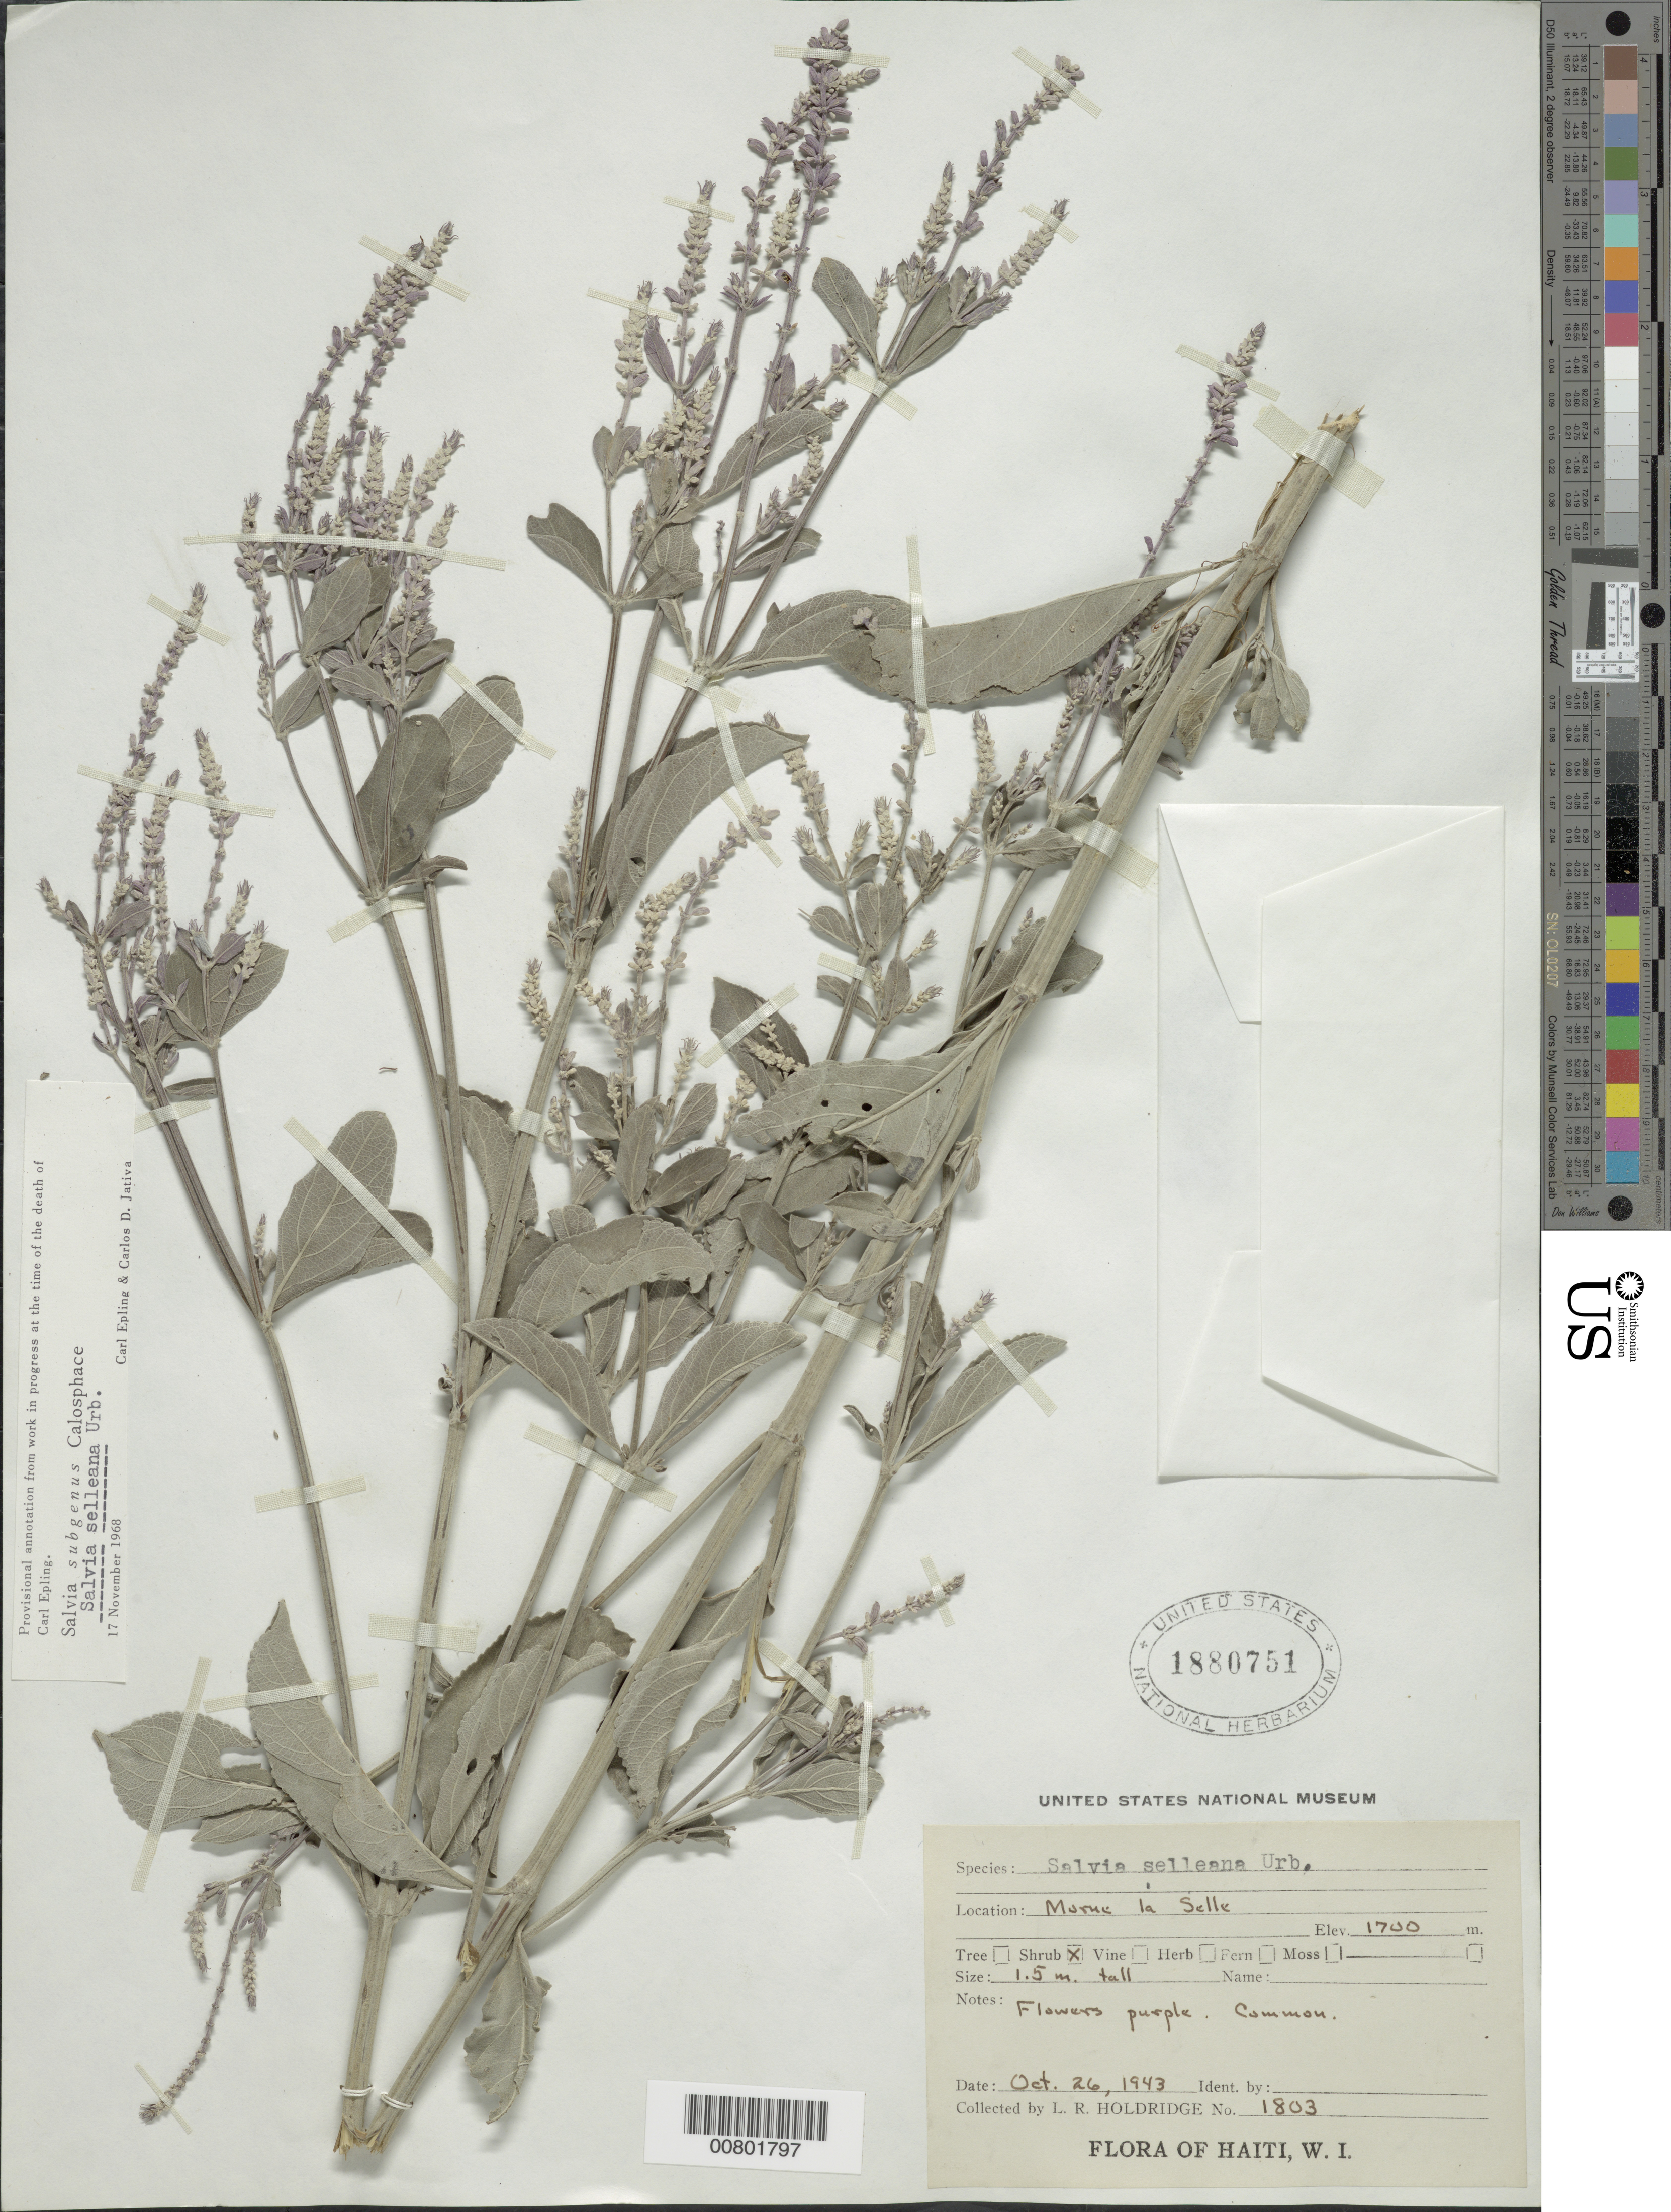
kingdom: Plantae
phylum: Tracheophyta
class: Magnoliopsida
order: Lamiales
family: Lamiaceae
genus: Salvia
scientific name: Salvia selleana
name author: Urb.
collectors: L. Holdridge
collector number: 1803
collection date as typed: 26 Oct 1943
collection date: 1943-10-26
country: Haiti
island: Hispaniola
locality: Morne la Selle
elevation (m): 1700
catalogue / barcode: US 1880751